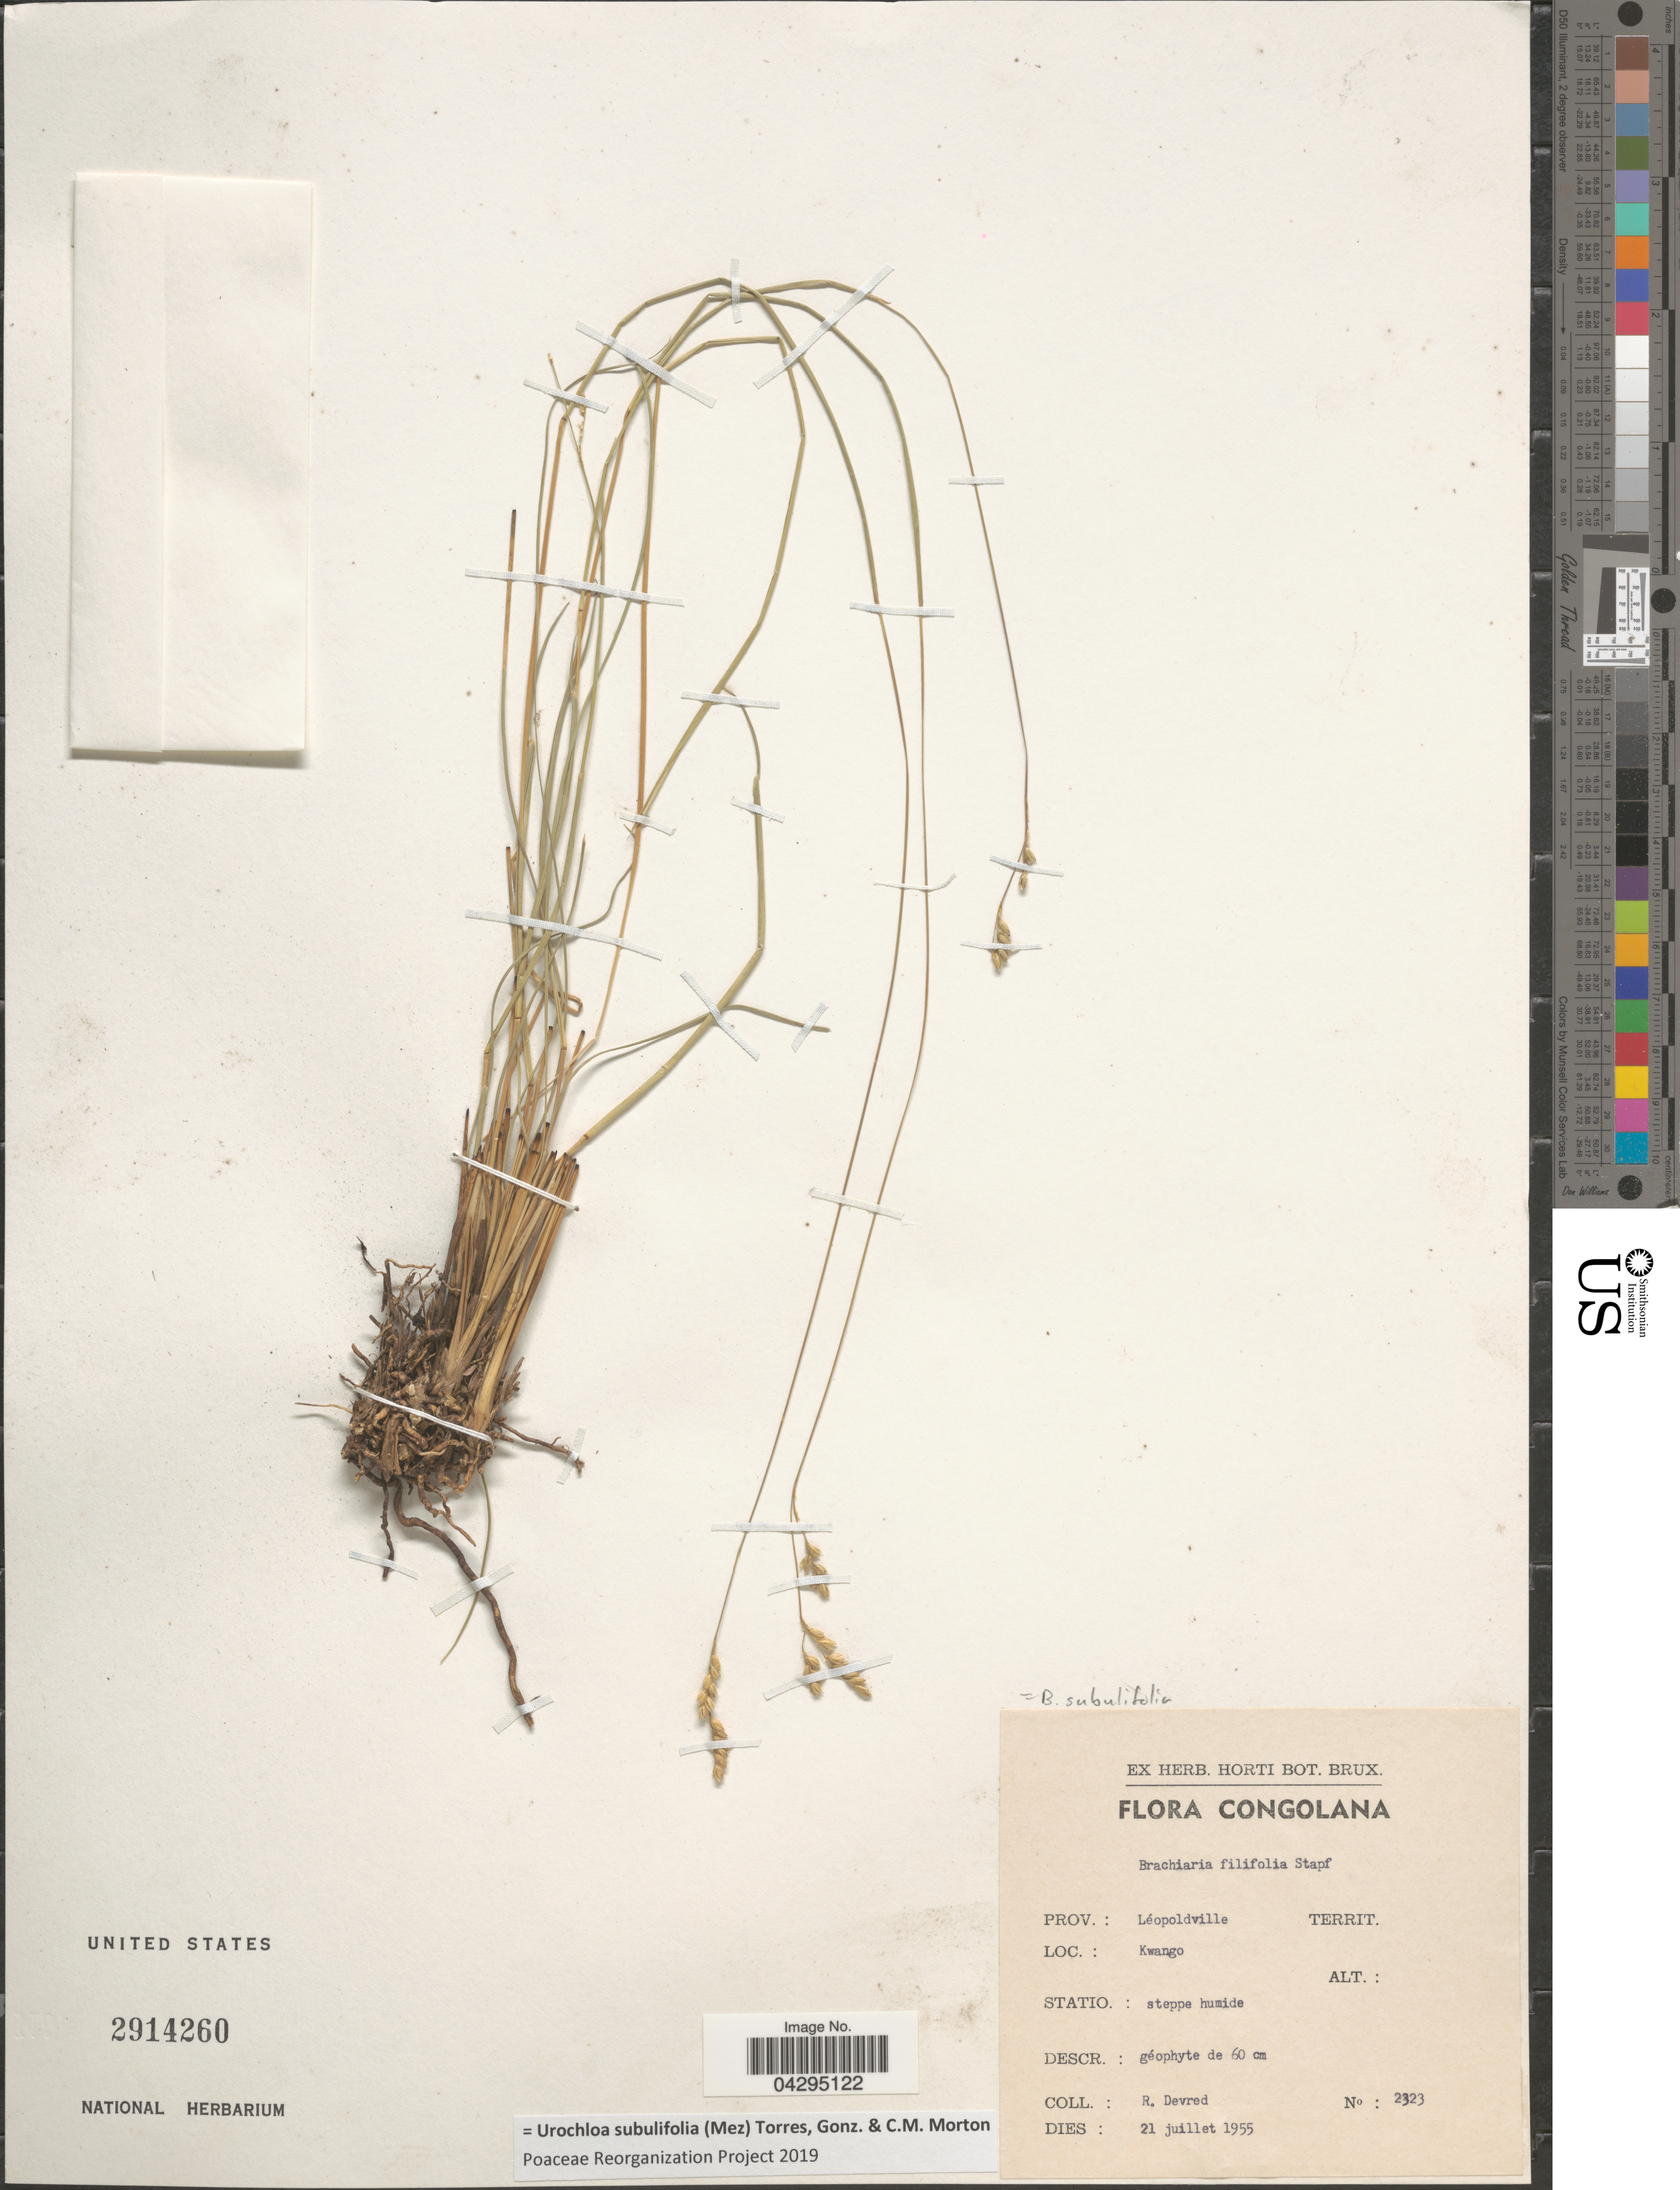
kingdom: Plantae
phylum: Tracheophyta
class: Liliopsida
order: Poales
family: Poaceae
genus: Urochloa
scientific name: Urochloa subulifolia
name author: (Mez) Torres Gonz. & C.M. Morton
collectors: R. Devred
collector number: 2323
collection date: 1955-07-21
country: Congo, Democratic Republic of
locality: Prov.: Léopoldville. Kwango.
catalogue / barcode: US 2914260